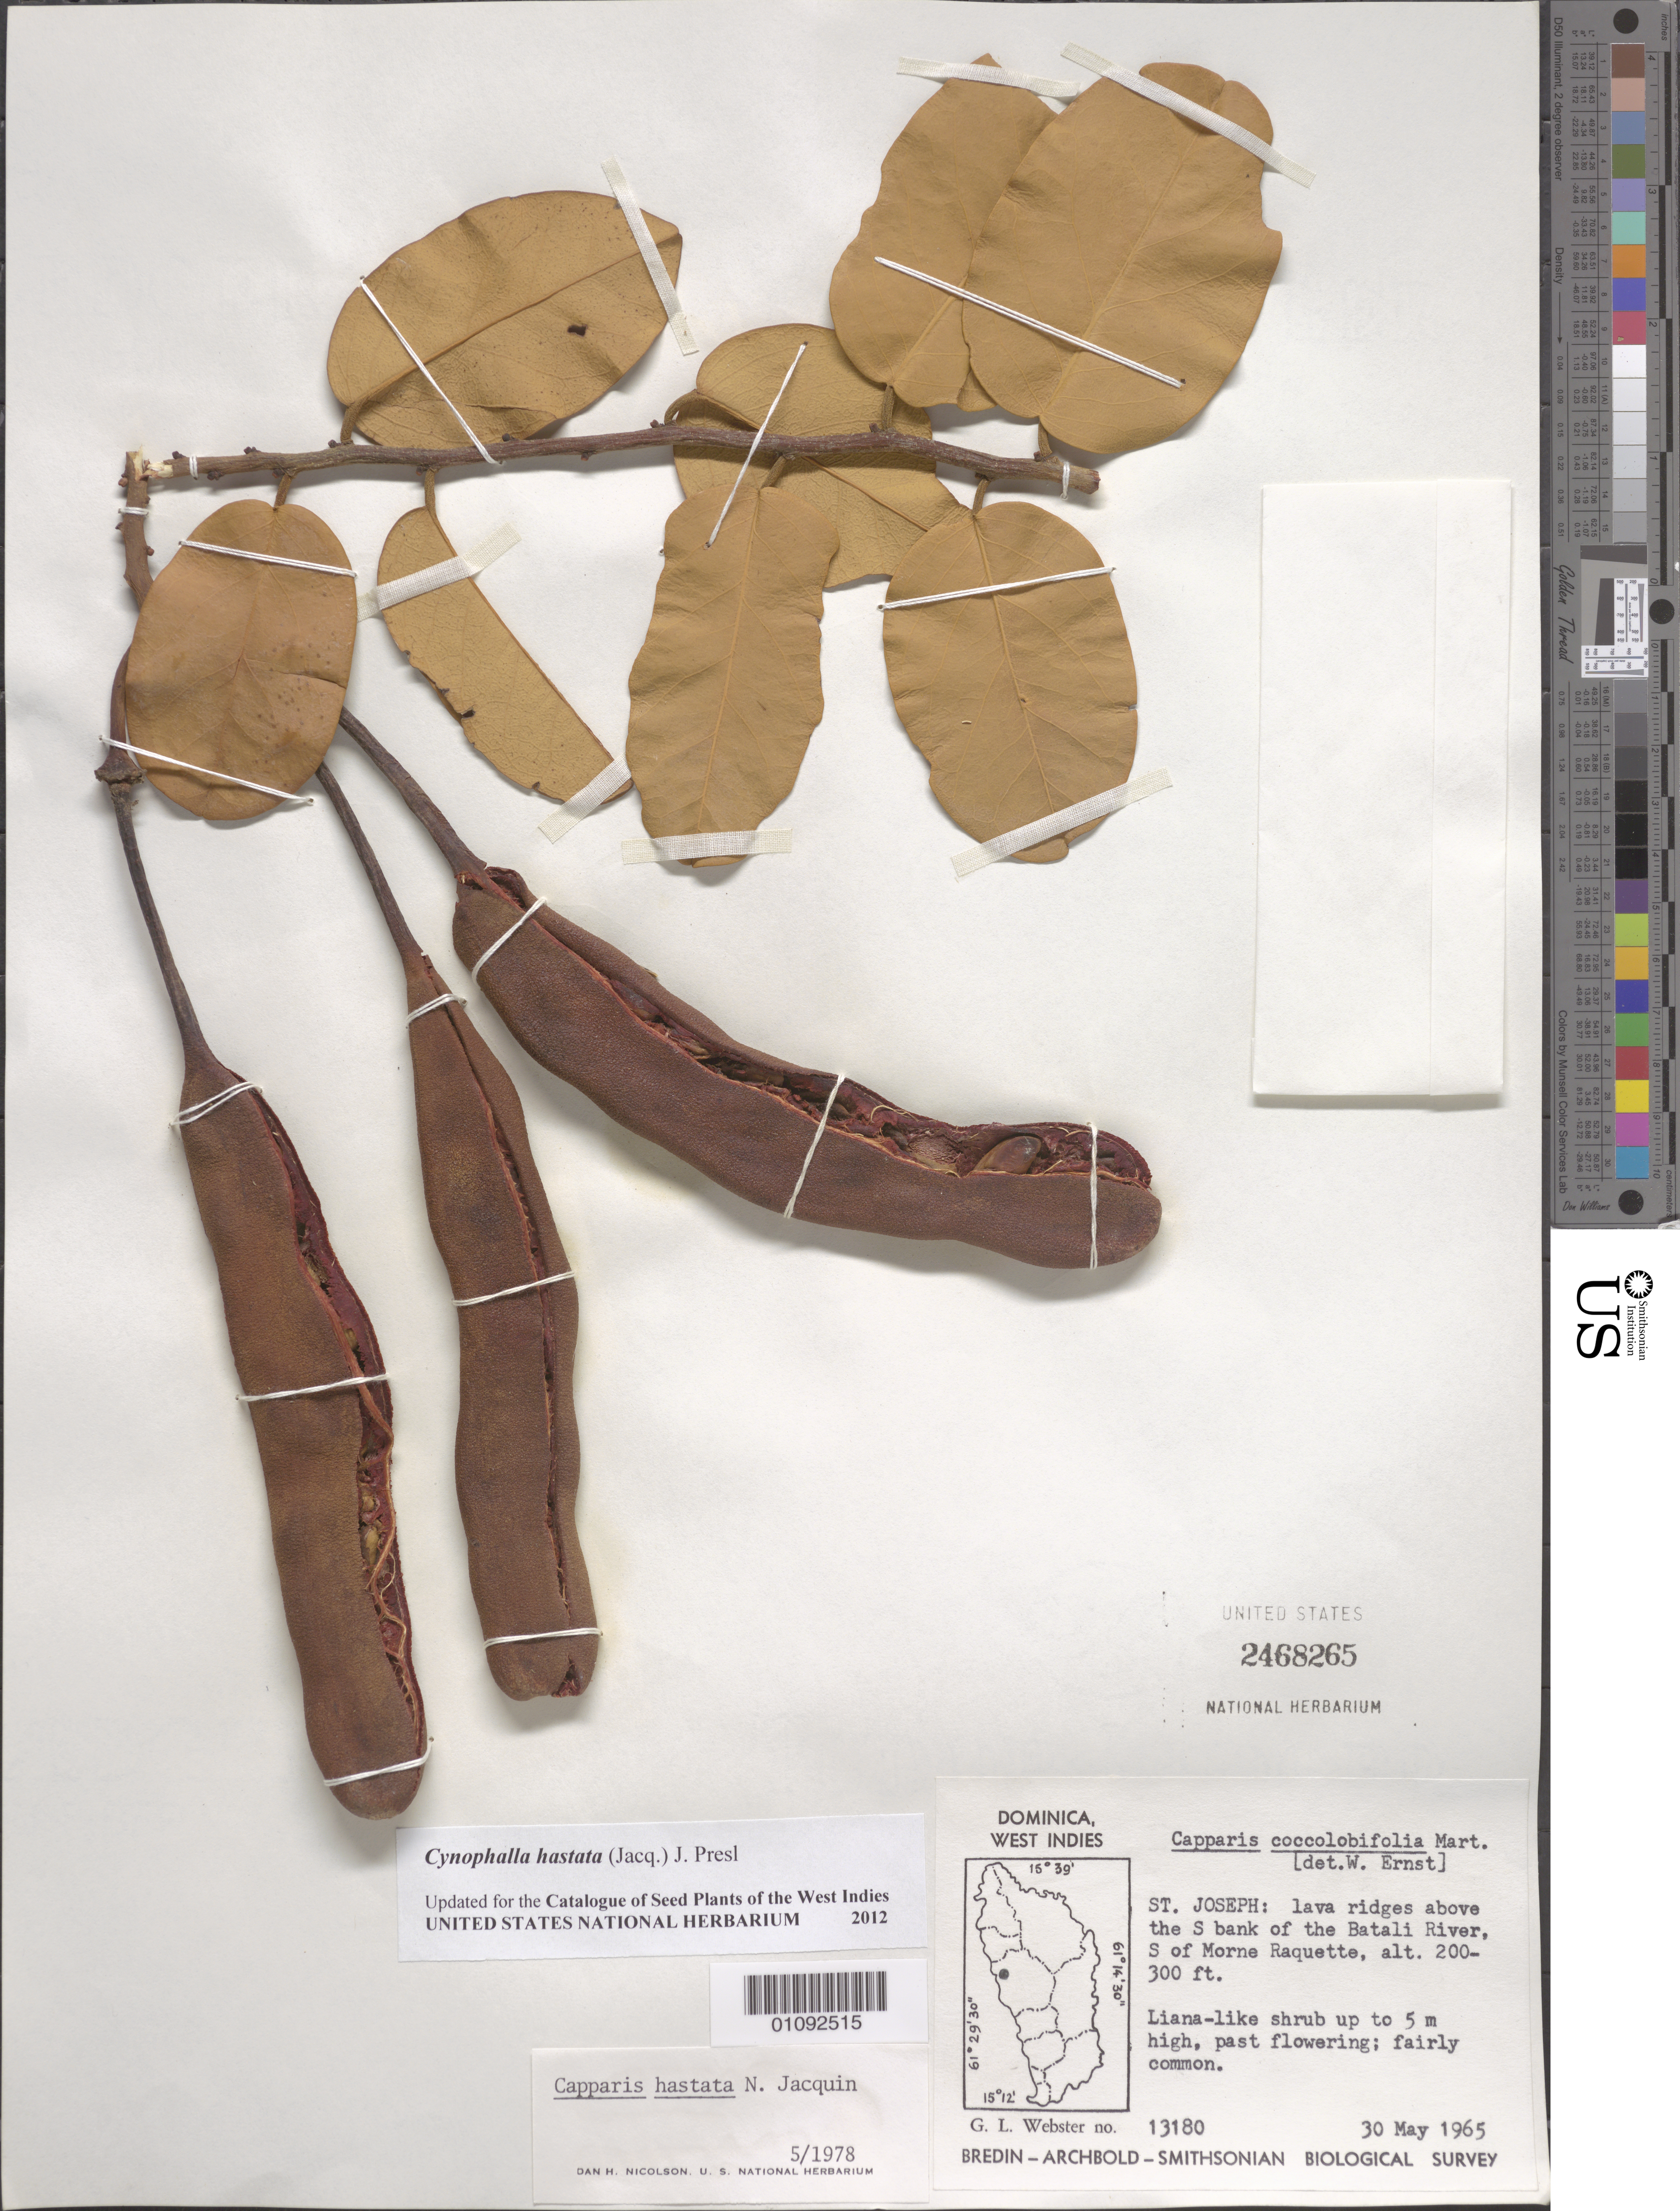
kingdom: Plantae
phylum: Tracheophyta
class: Magnoliopsida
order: Brassicales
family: Capparaceae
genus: Cynophalla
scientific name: Cynophalla hastata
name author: (Jacq.) J. Presl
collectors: G. L. Webster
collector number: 13180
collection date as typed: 30 May 1965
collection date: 1965-05-30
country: Dominica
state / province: St. Joseph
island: Dominica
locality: Lava ridges above the S bank of the Batali River, S of Morne Raquette.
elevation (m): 61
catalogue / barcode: US 2468265